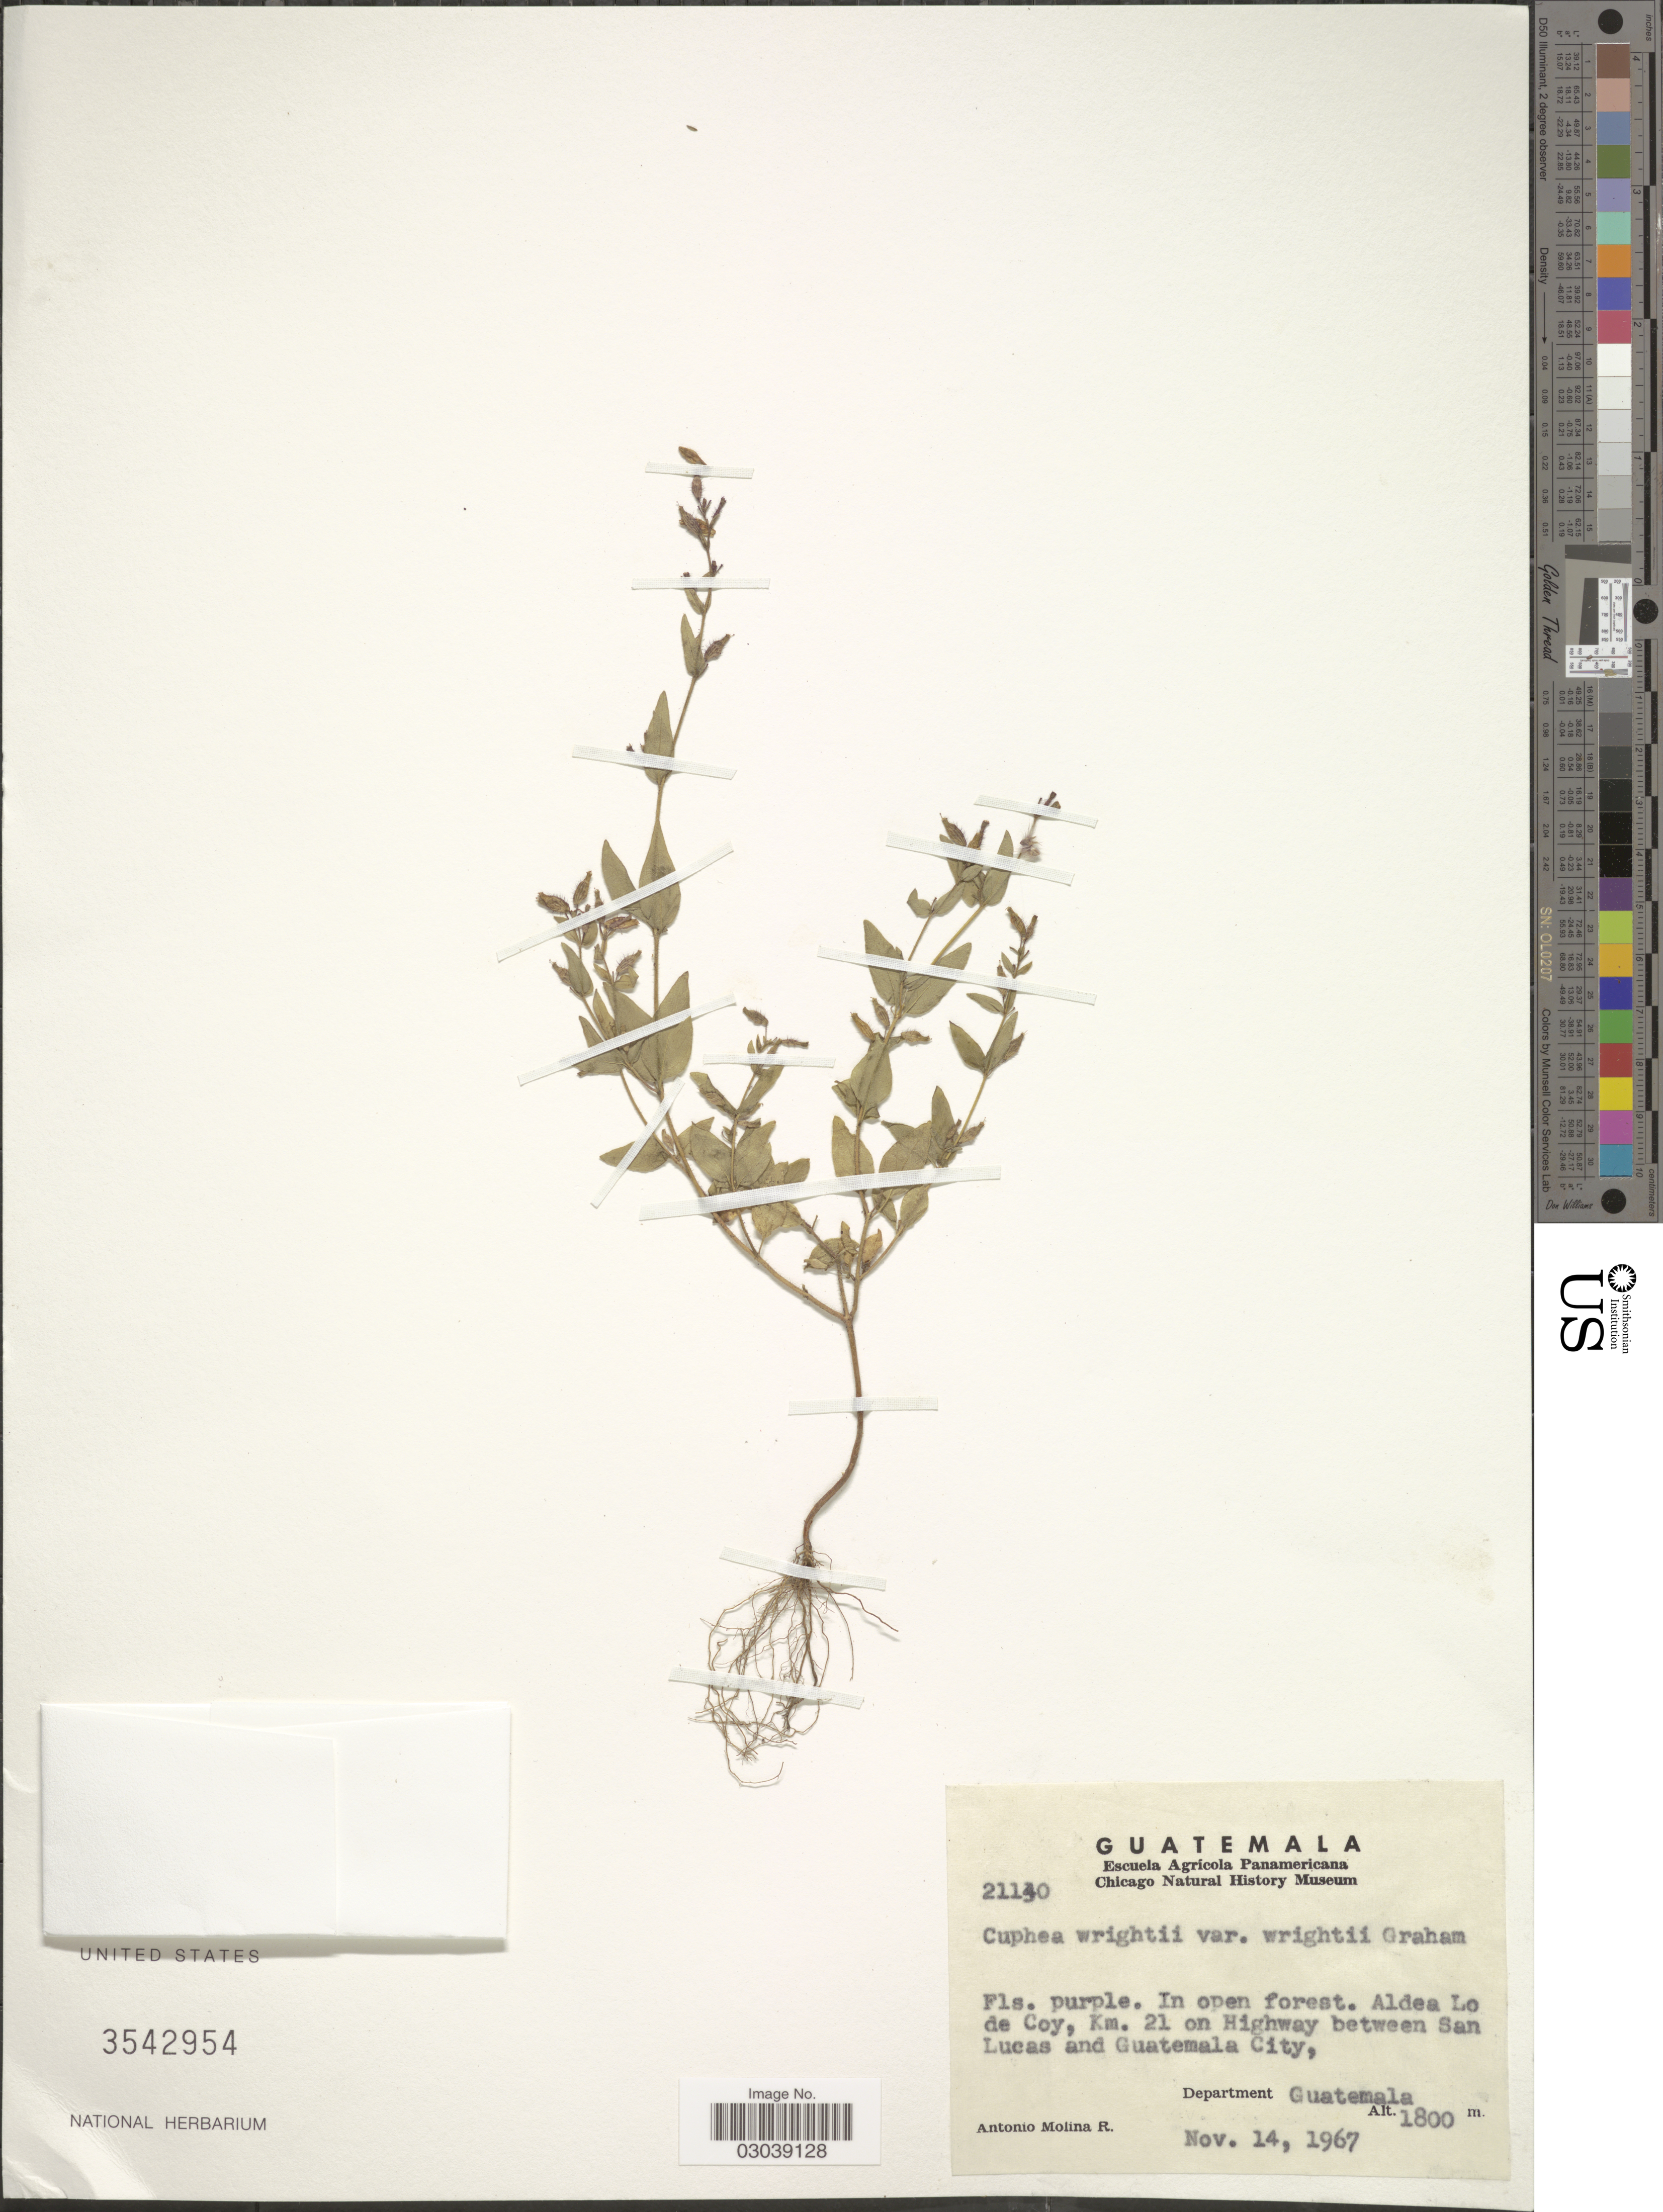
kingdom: Plantae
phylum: Tracheophyta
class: Magnoliopsida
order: Myrtales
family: Lythraceae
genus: Cuphea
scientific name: Cuphea wrightii var. wrightii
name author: A. Gray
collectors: A. Molina R.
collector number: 21140*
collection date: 1967-11-14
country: Guatemala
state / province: Guatemala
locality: Aldea Lo de Coy, Km. 21 on Highway between San Lucas and Guatemala City. Department Guatemala.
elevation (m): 1800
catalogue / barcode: US 3542954